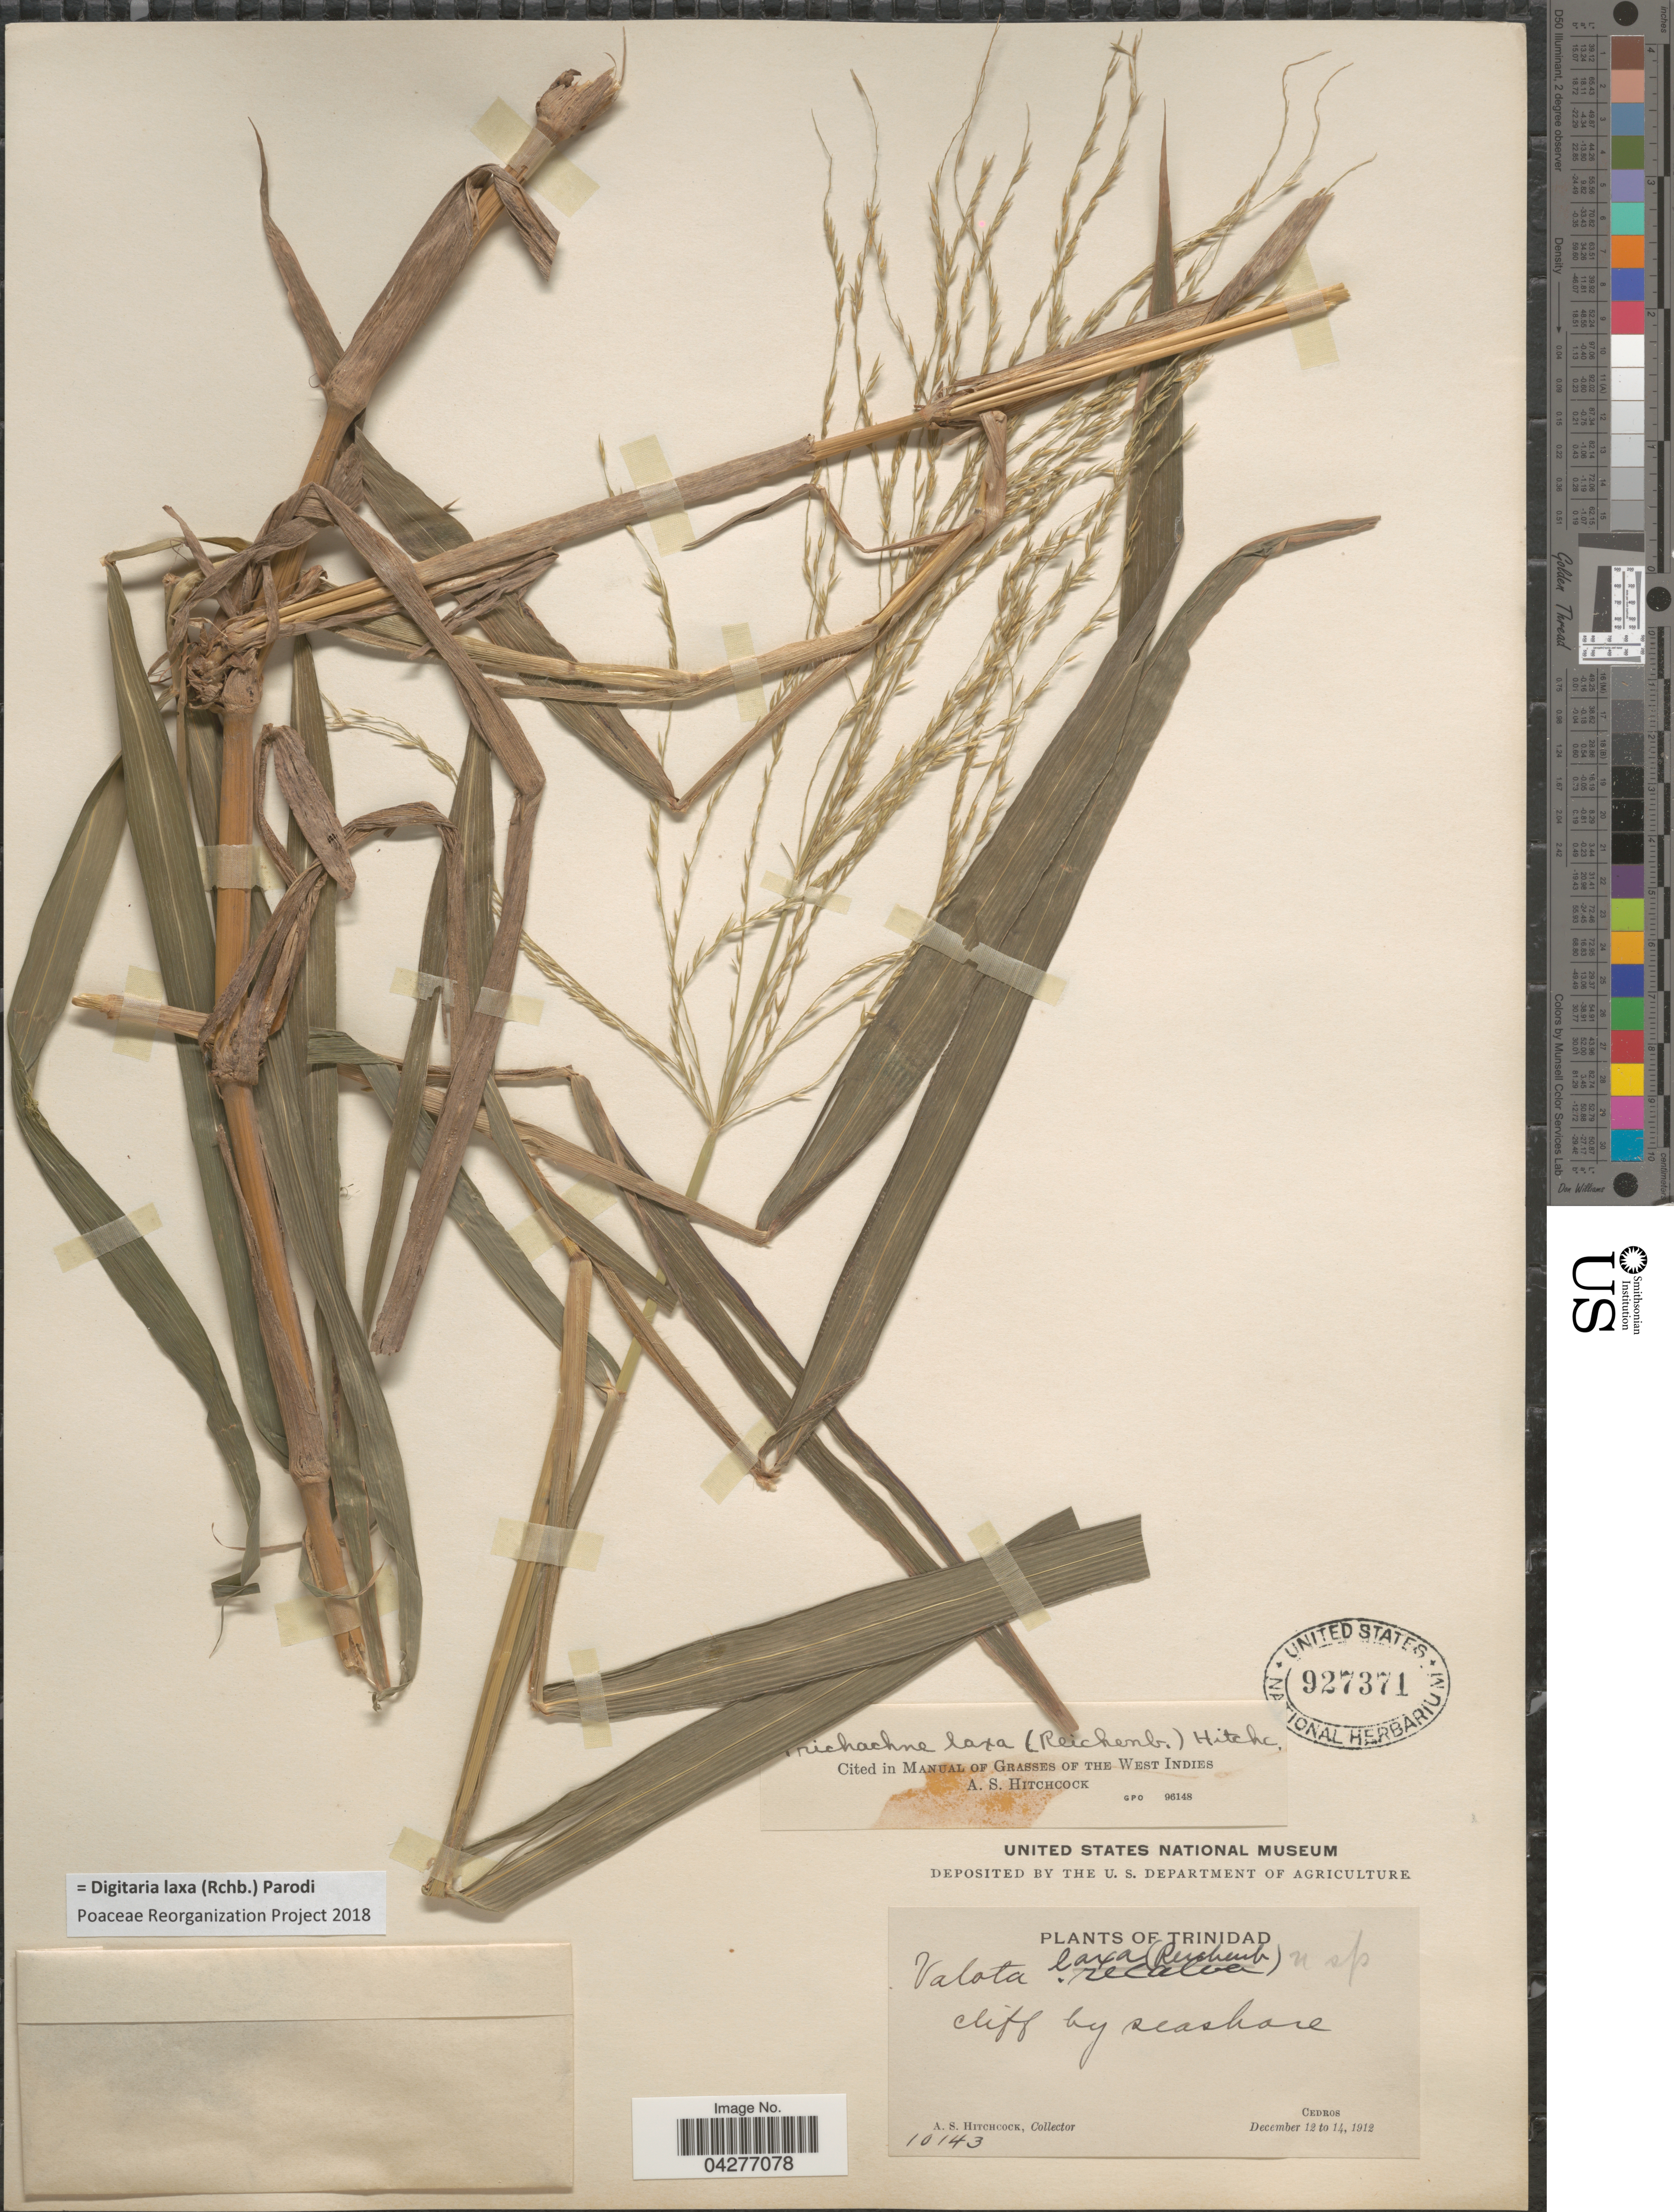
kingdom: Plantae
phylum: Tracheophyta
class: Liliopsida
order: Poales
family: Poaceae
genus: Digitaria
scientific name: Digitaria laxa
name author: (Rchb. ex A. Spreng.) Parodi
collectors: A. S. Hitchcock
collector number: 10143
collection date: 1912-12-12/1912-12-14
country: Trinidad and Tobago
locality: Trinidad. Cliff by seashore, Cedros.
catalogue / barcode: US 927371